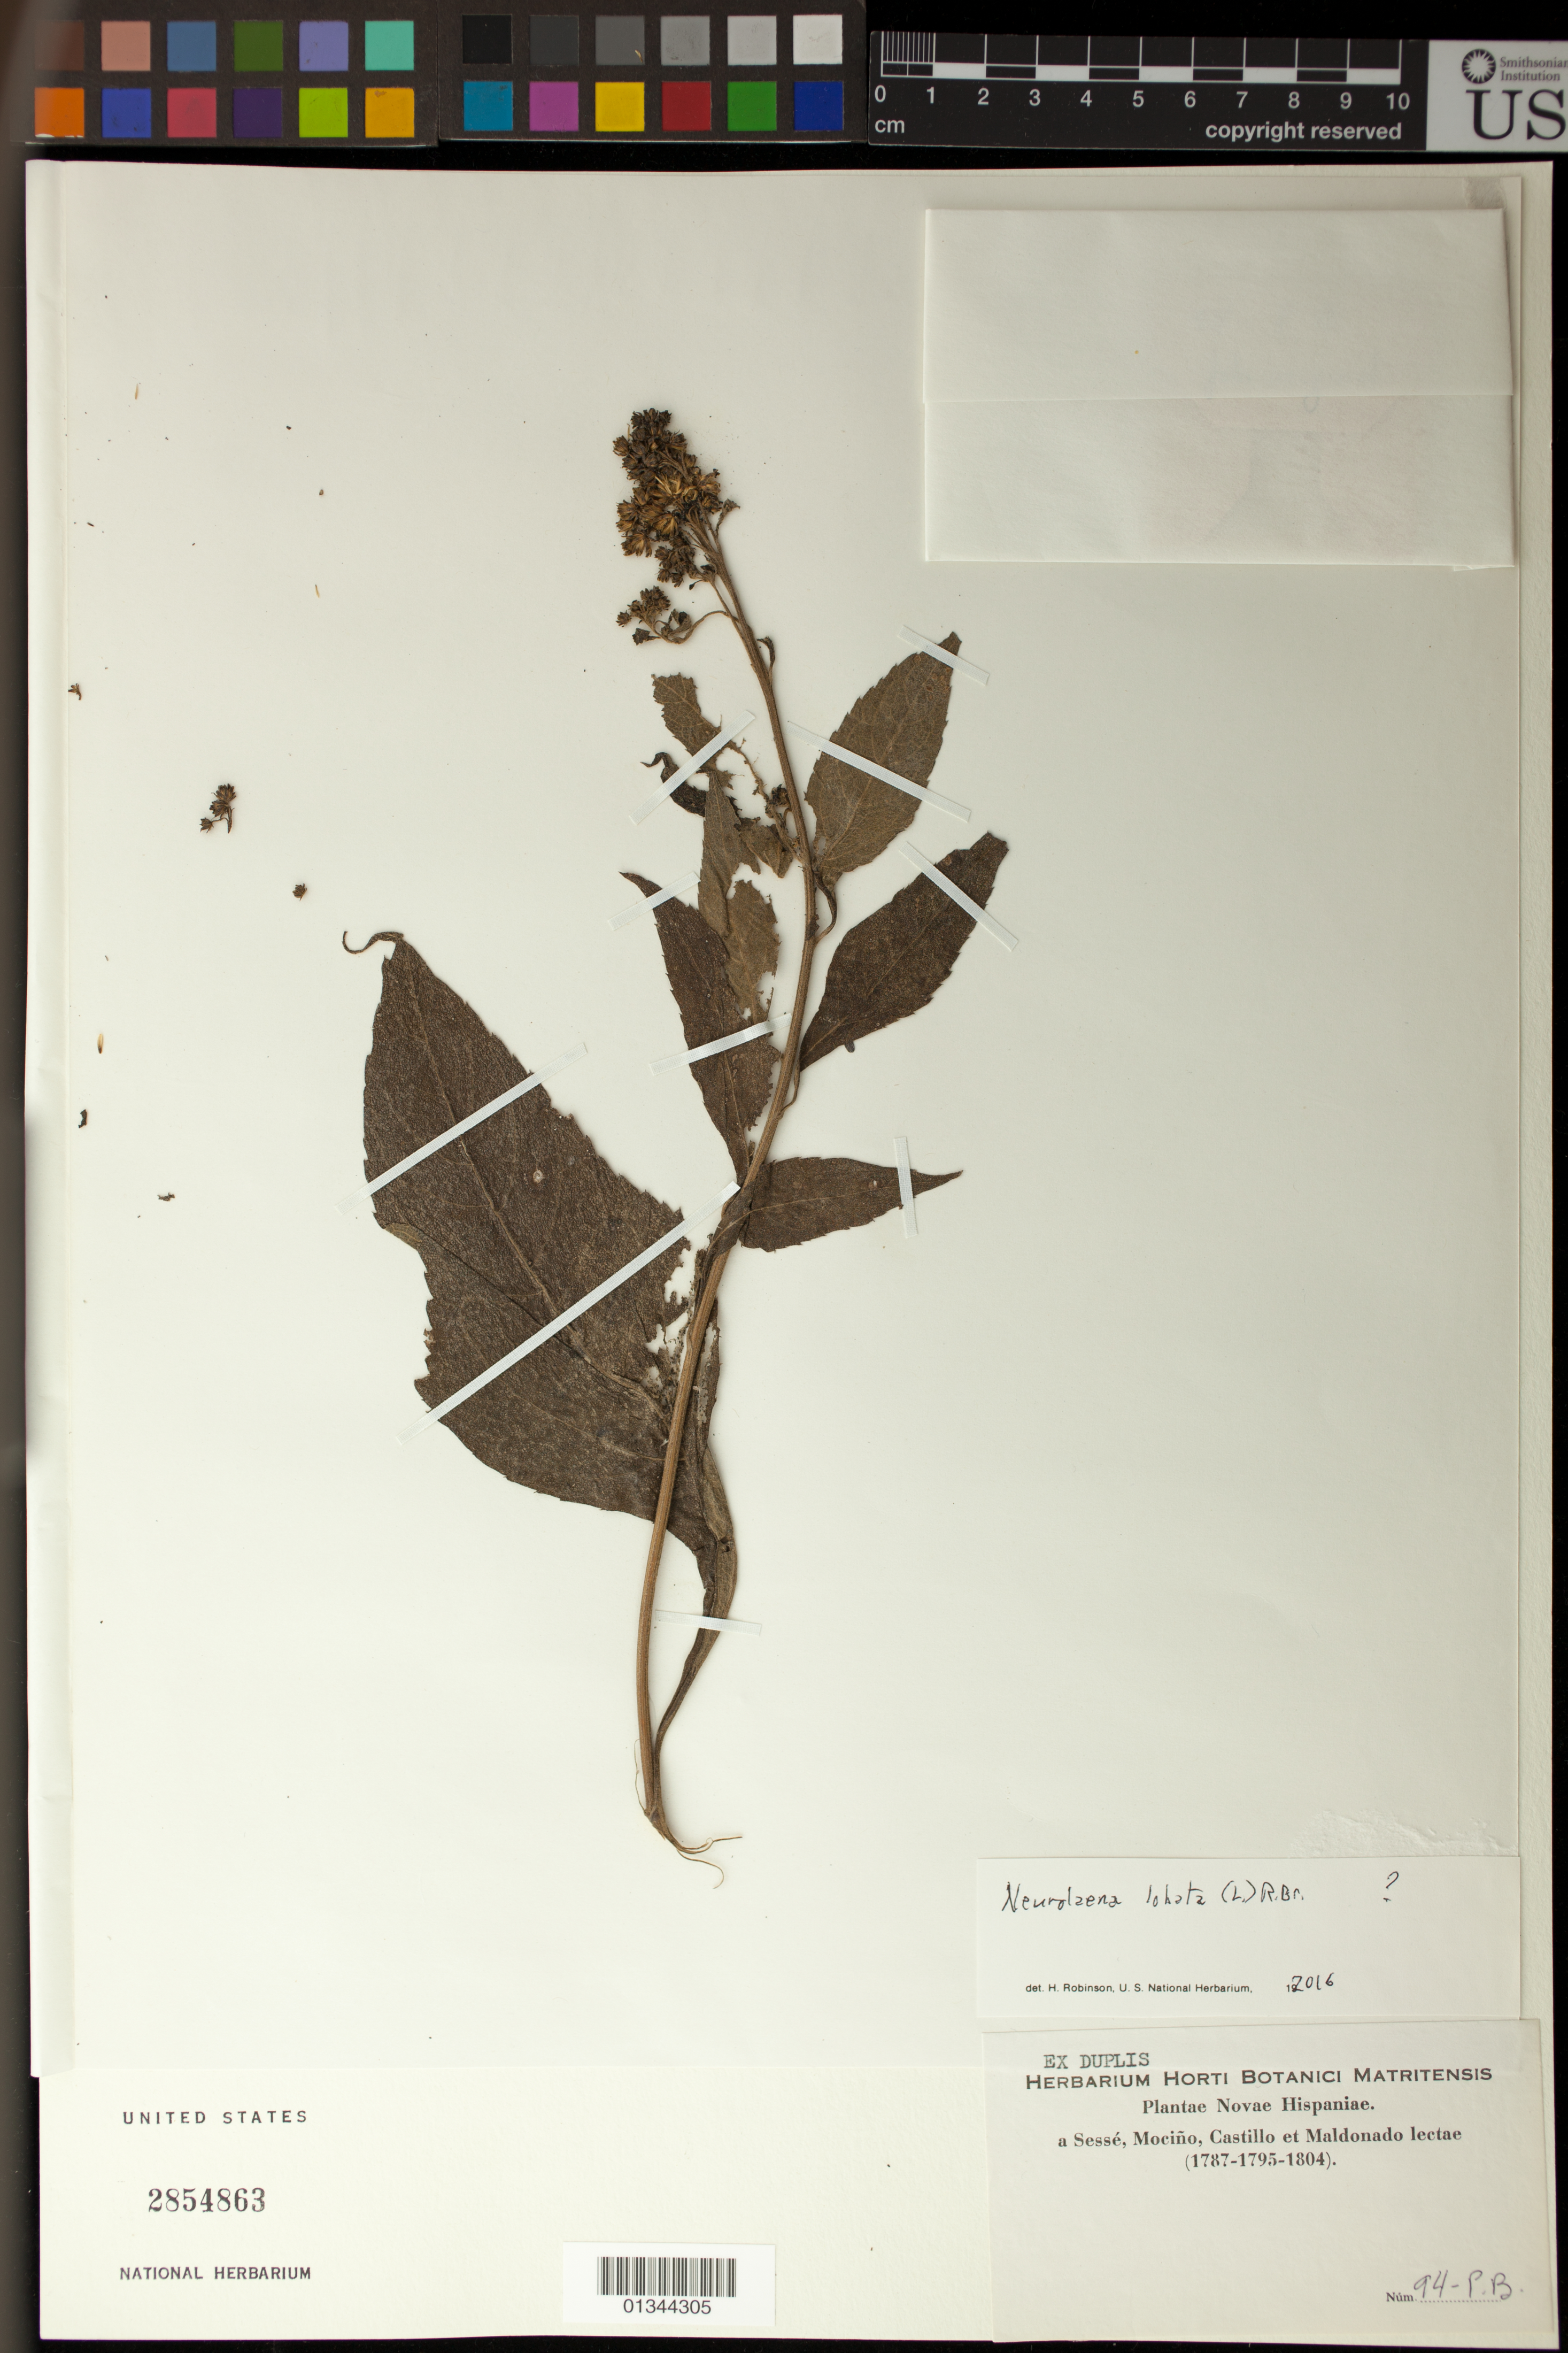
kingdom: Plantae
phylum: Tracheophyta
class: Magnoliopsida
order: Asterales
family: Asteraceae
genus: Neurolaena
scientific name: Neurolaena lobata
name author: (L.) R. Br. ex Cass.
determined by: Robinson, Harold E., (US)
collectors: Sessé, --, Mociño, Castillo, -- & Maldonado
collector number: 94-P.B.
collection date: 1787/1804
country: Mexico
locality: Novae Hispaniae.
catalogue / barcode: US 2854863